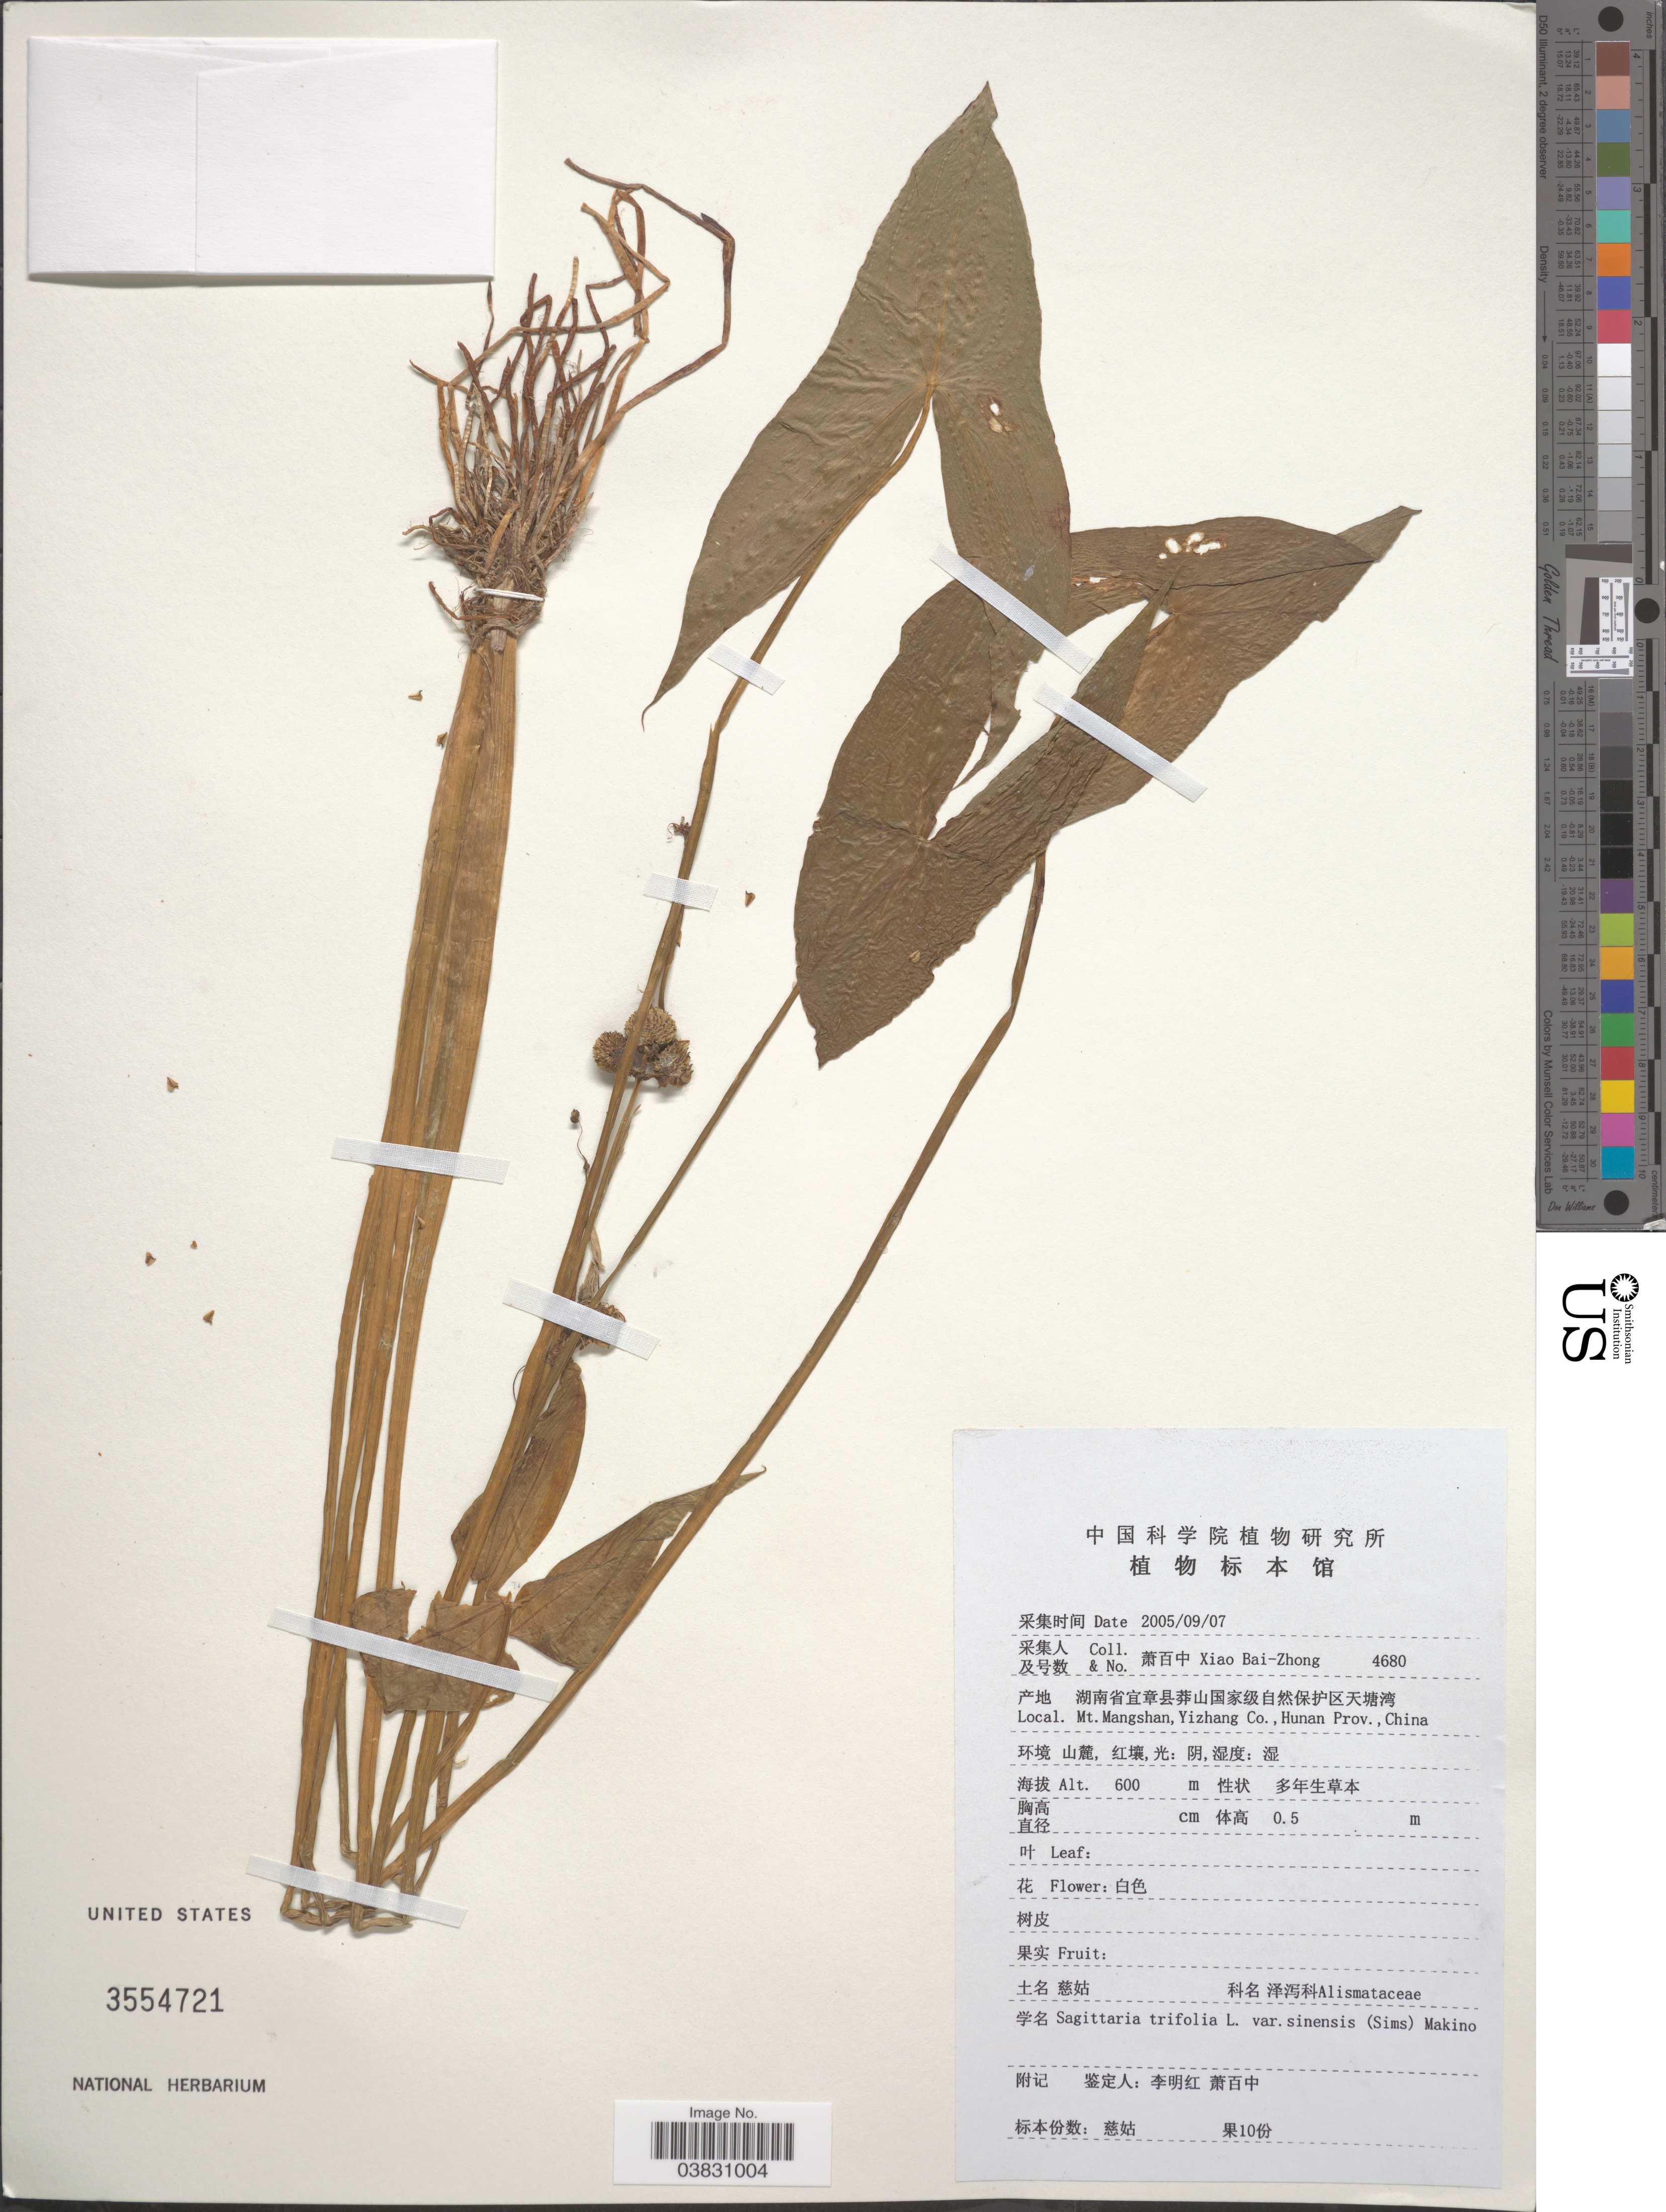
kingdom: Plantae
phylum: Tracheophyta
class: Liliopsida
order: Alismatales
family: Alismataceae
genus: Sagittaria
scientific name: Sagittaria trifolia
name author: L.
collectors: B. Z. Xiao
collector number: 4680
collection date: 2005-09-07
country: China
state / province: Hunan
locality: Mt. Mangshan, Yizhang Co.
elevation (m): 600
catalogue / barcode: US 3554721